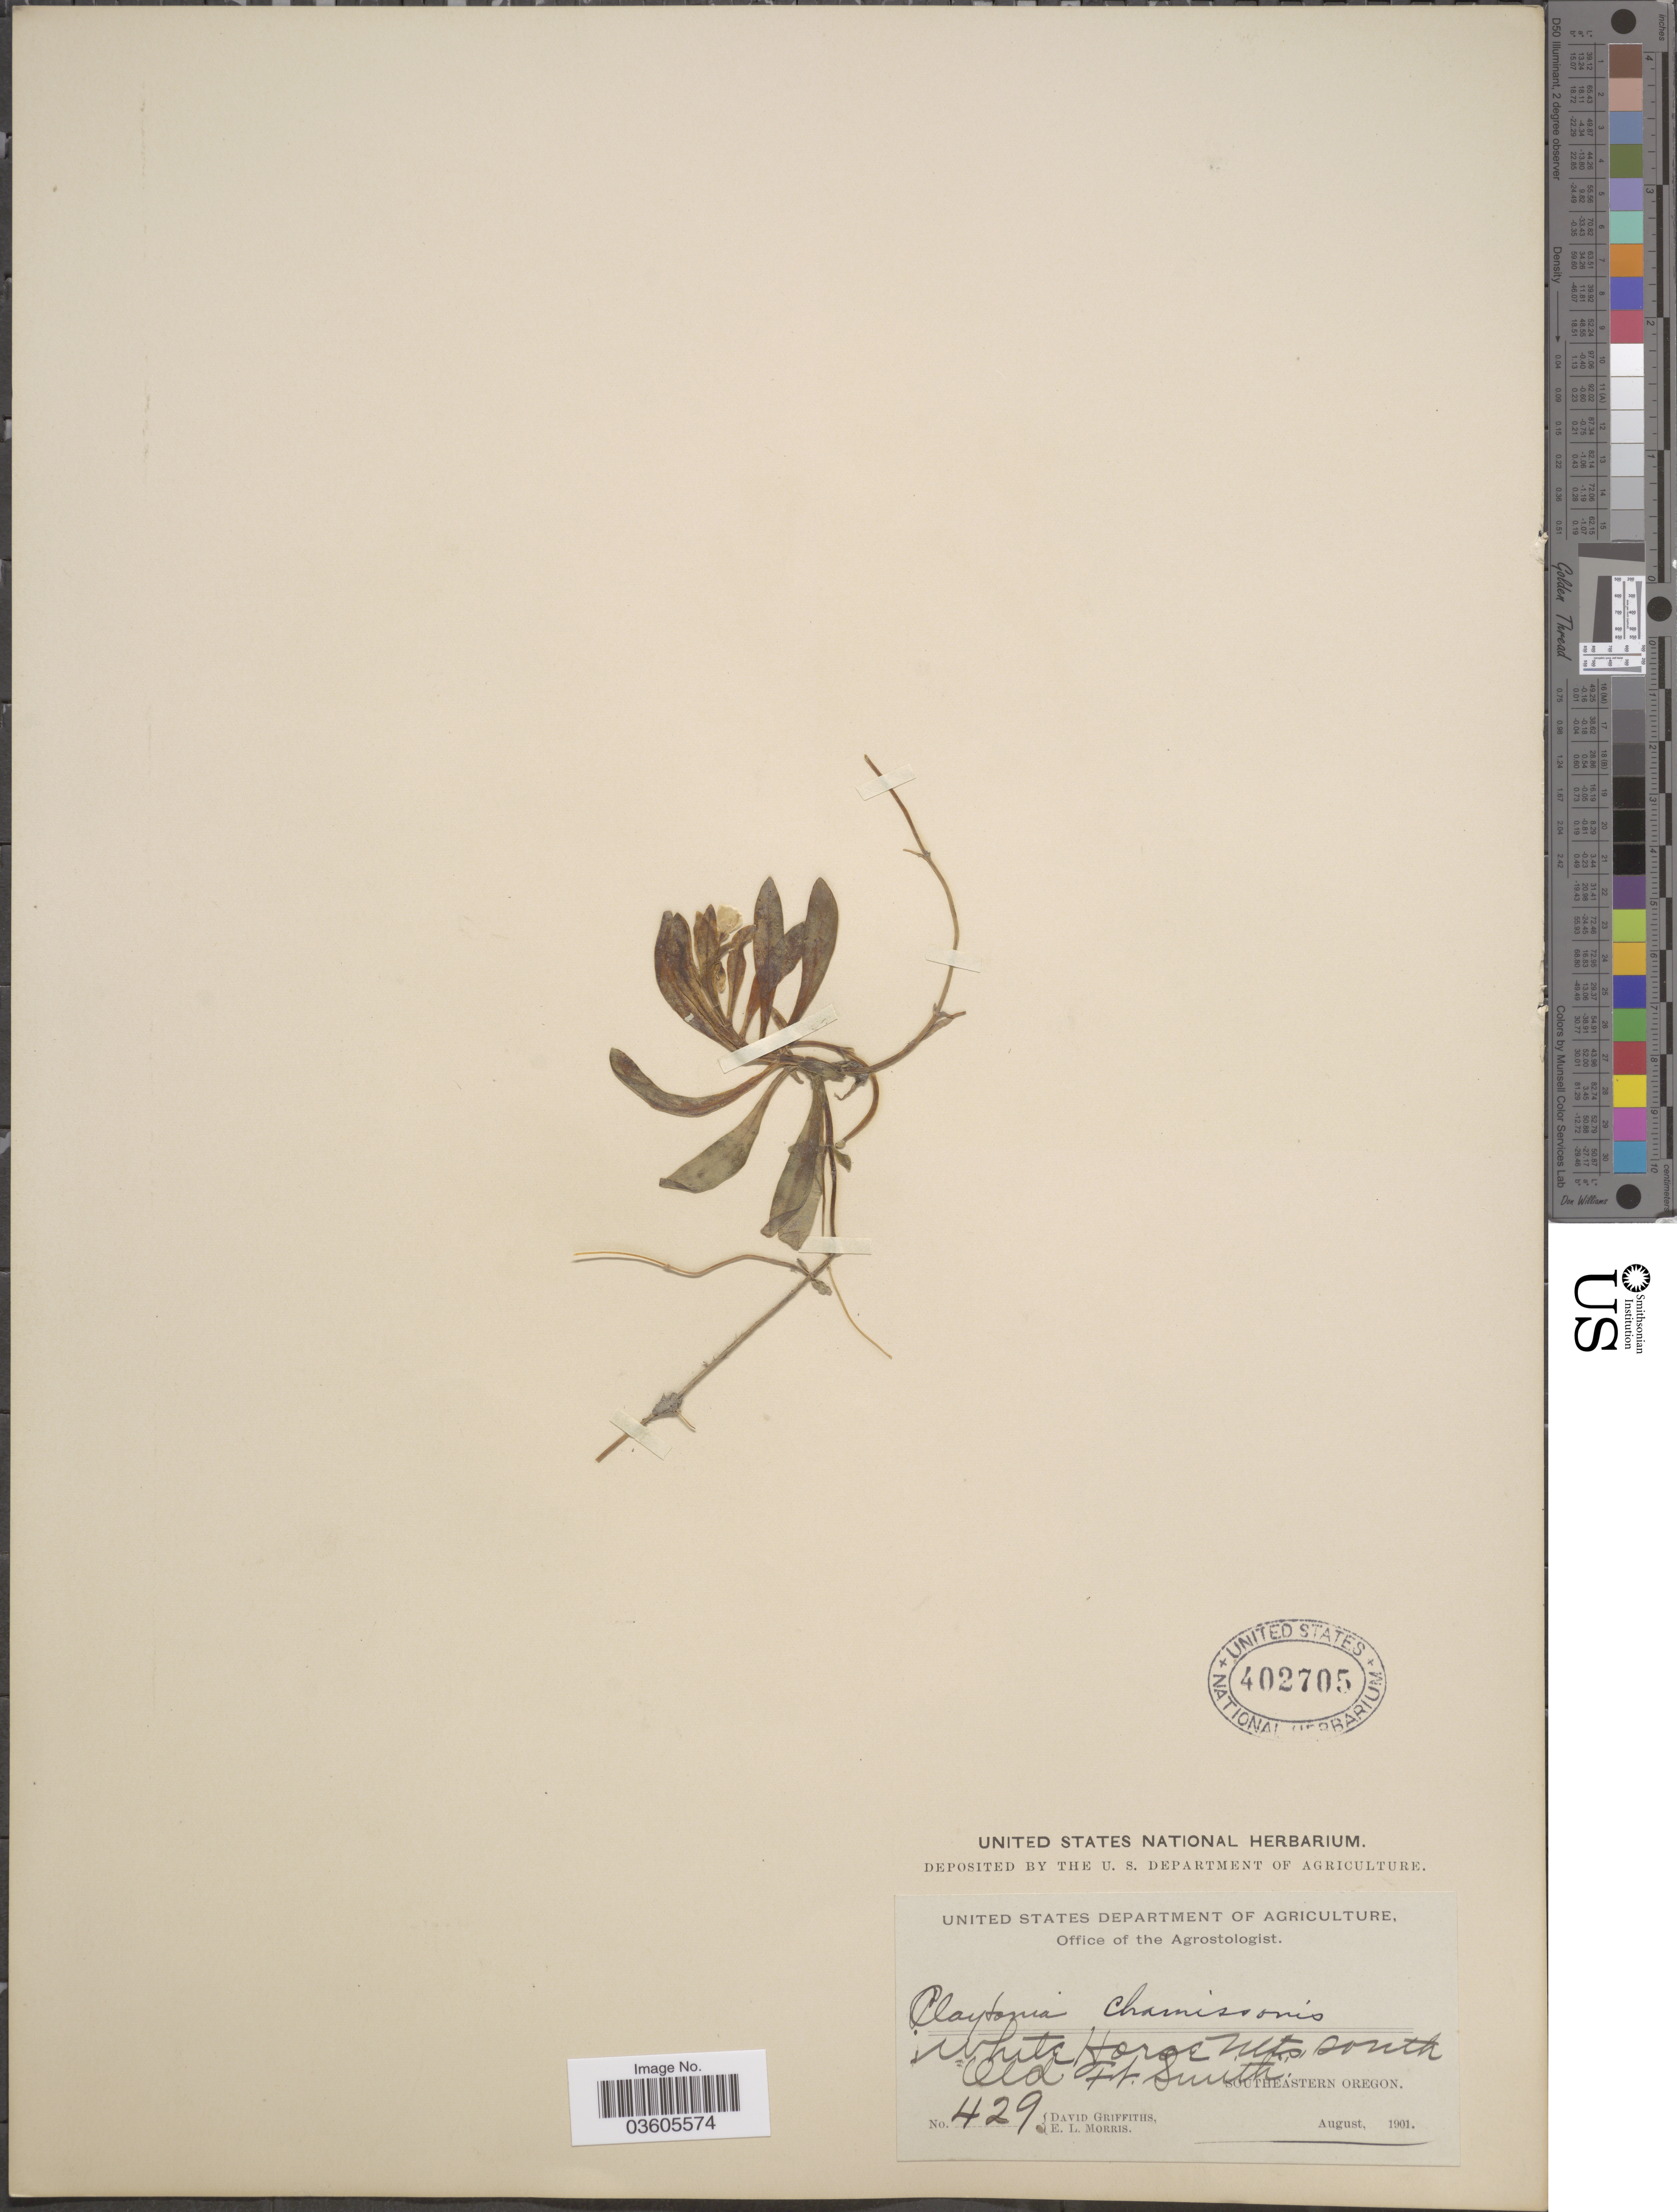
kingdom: Plantae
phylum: Tracheophyta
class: Magnoliopsida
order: Caryophyllales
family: Montiaceae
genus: Montia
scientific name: Montia chamissoi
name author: (Ledeb. ex Spreng.) Greene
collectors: D. Griffiths & E. Morris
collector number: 429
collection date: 1901-08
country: United States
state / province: Oregon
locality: White Horse Mts, south. Old Ft. Smith. Southeastern Oregon.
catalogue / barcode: US 402705